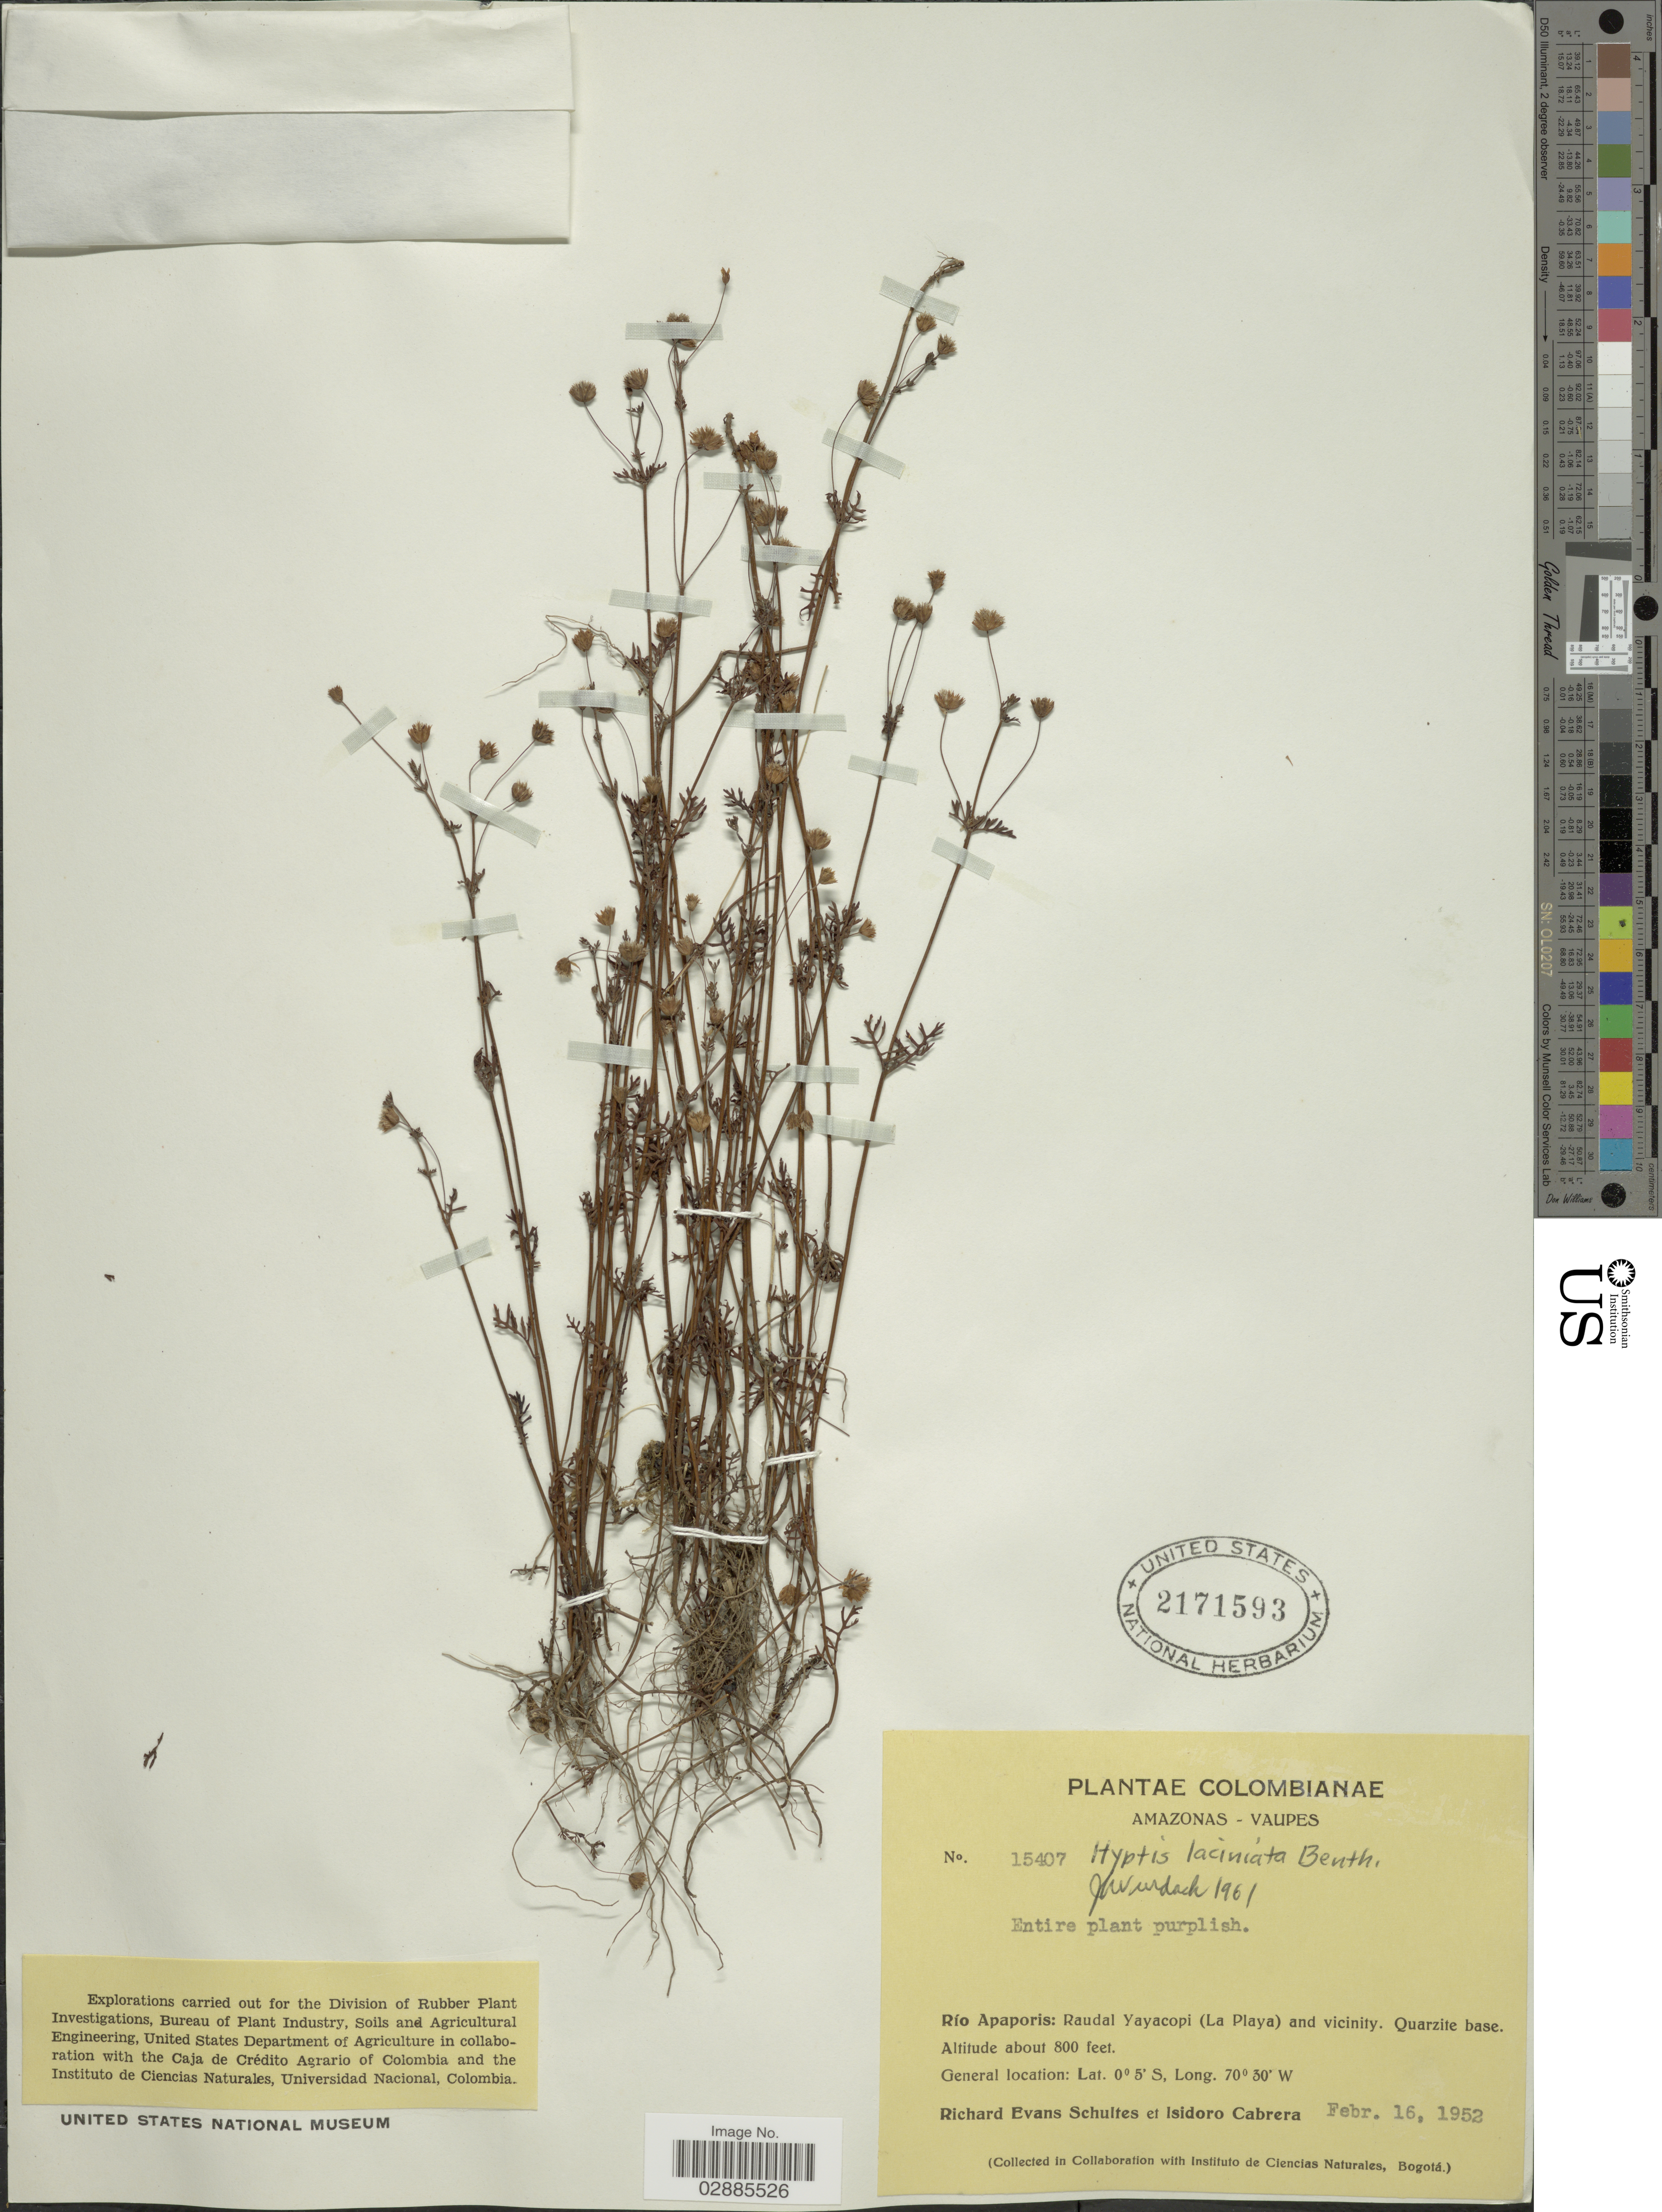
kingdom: Plantae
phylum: Tracheophyta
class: Magnoliopsida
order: Lamiales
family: Lamiaceae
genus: Hyptis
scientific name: Hyptis laciniata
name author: Benth.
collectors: R. E. Schultes & I. Cabrera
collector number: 15407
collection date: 1952-02-16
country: Colombia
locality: Amazonas-Vaupes. Río Apaporis: Raudal Yayacopi (La Playa) and vicinity.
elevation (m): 24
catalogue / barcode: US 2171593